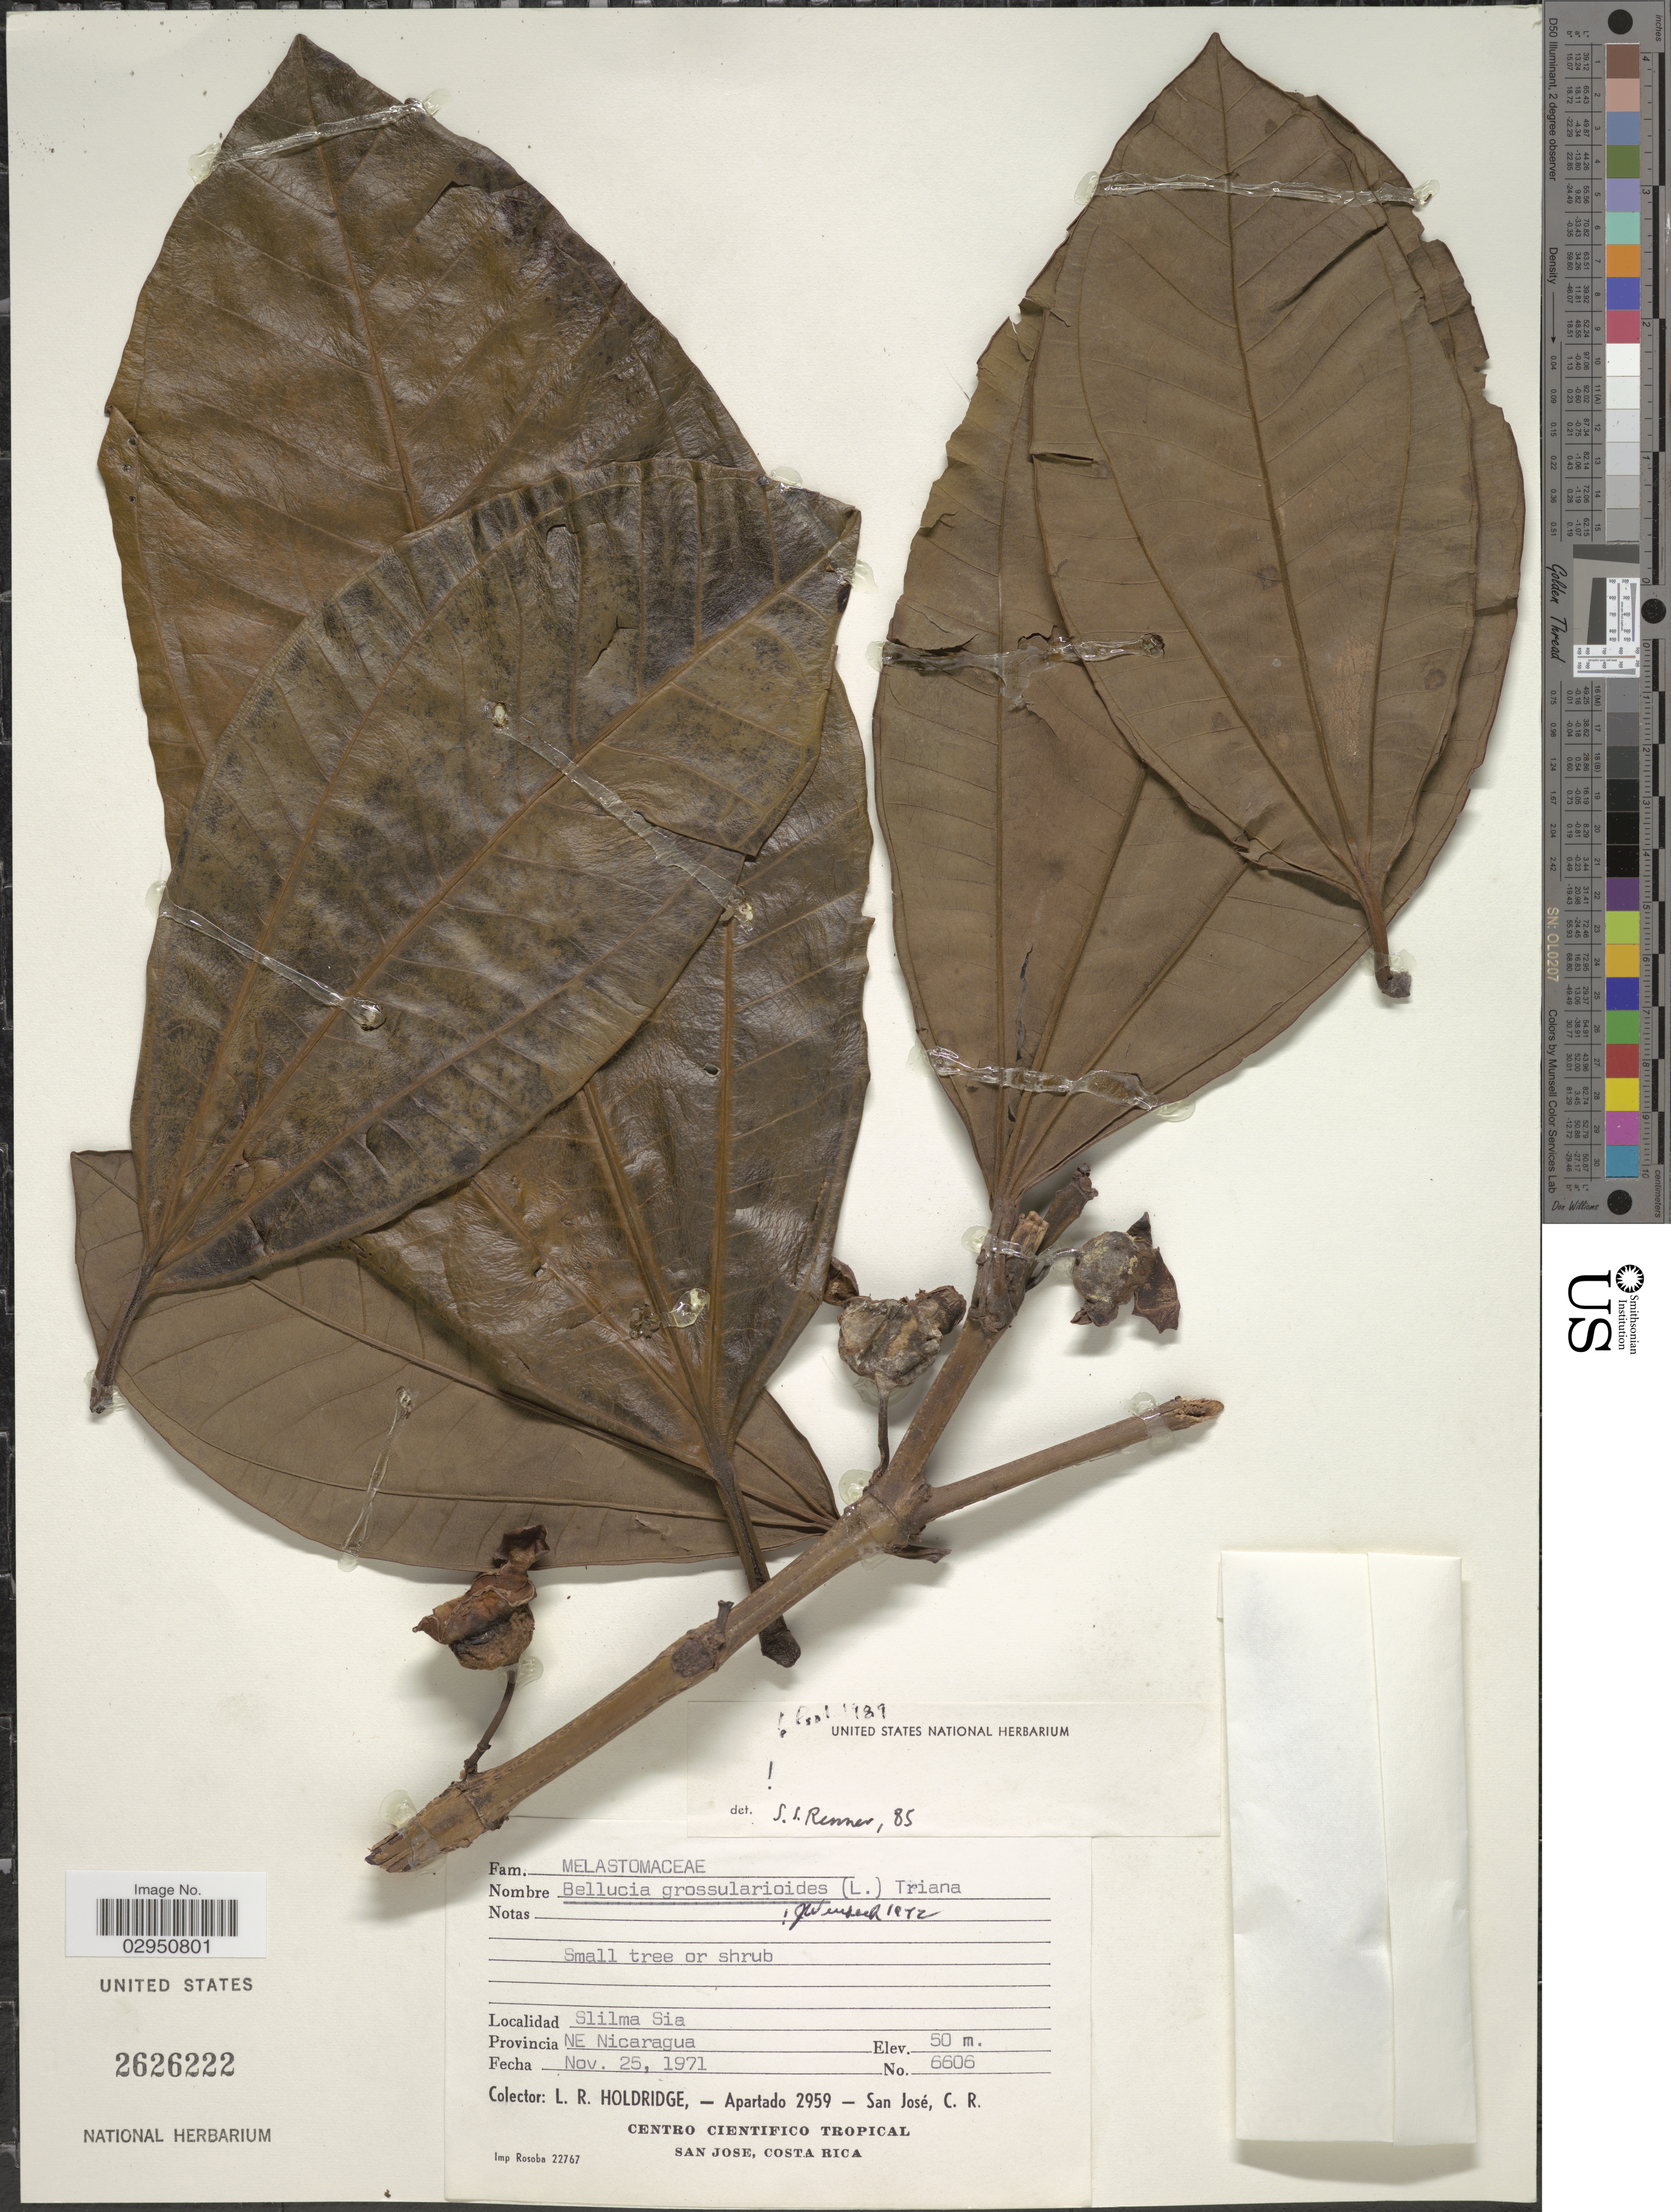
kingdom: Plantae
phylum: Tracheophyta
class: Magnoliopsida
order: Myrtales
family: Melastomataceae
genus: Bellucia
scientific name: Bellucia grossularioides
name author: (L.) Triana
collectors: L. Holdridge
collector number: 6606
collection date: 1971-11-25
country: Nicaragua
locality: Slilma Sia. Province NE Nicaragua.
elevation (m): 50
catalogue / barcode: US 2626222